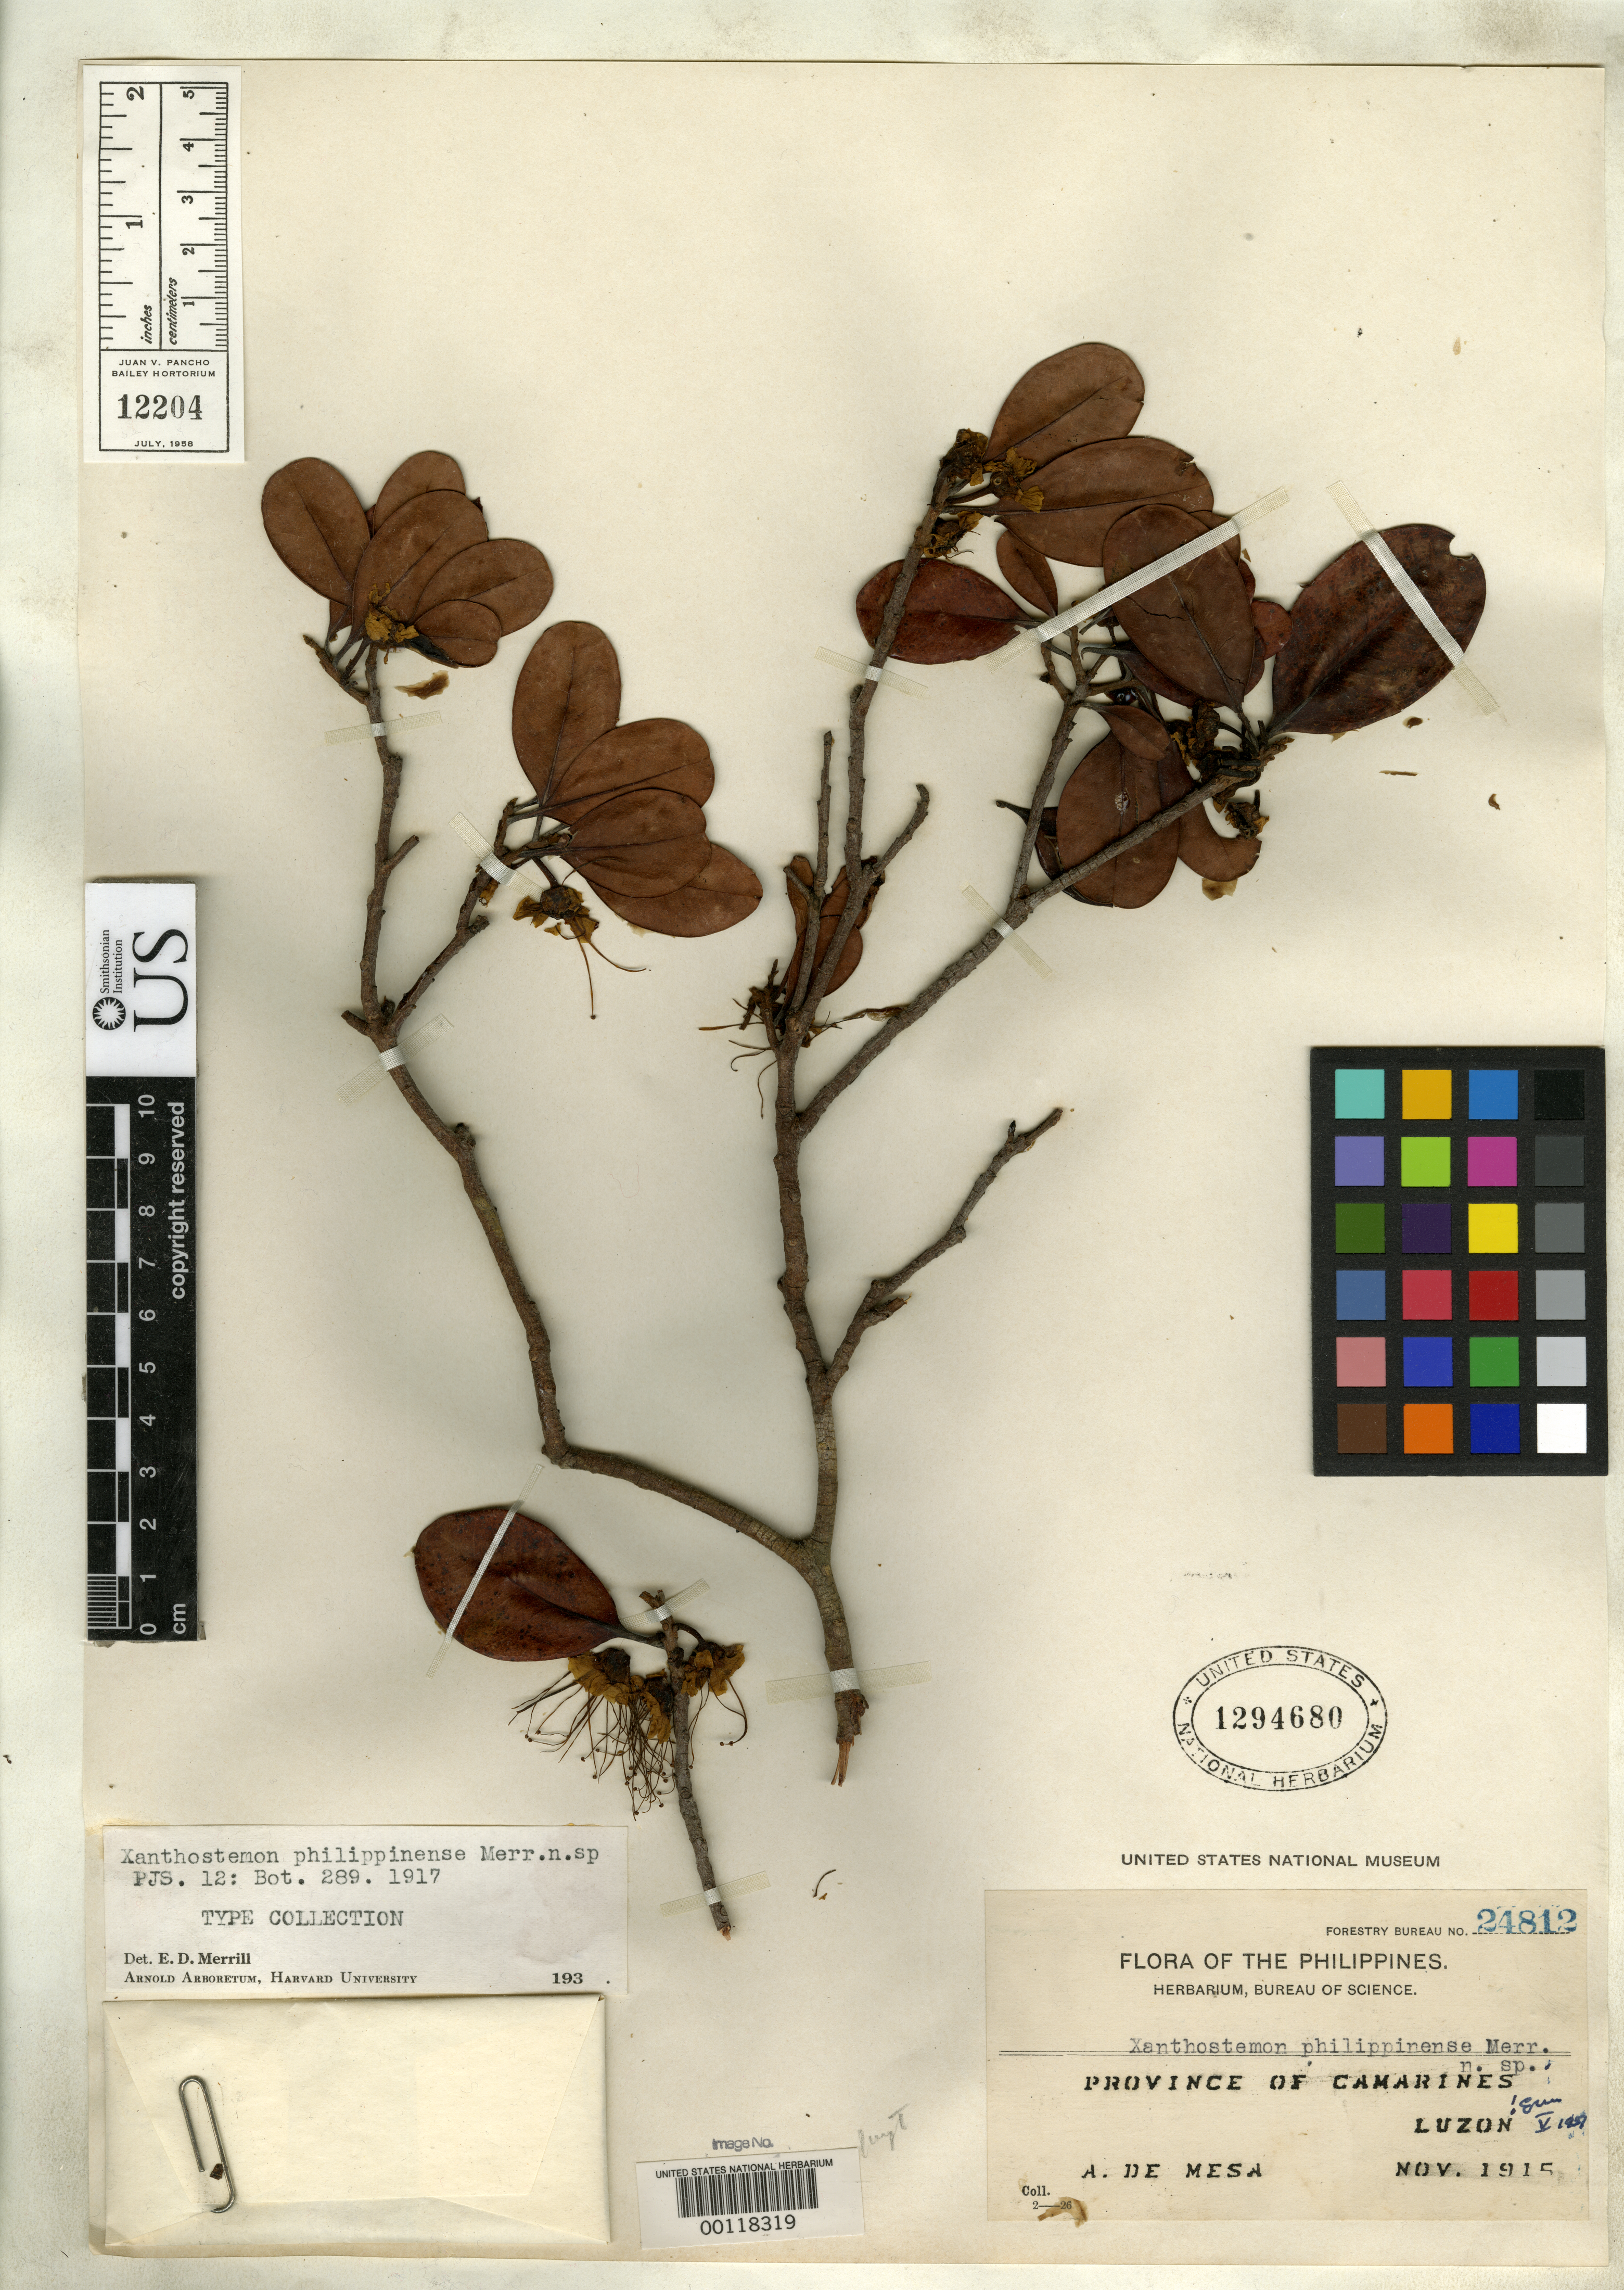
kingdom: Plantae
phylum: Tracheophyta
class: Magnoliopsida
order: Myrtales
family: Myrtaceae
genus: Xanthostemon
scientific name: Xanthostemon philippinensis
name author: Merr.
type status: Isotype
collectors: A. de Mesa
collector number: Bur. Sci. 24812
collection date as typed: Mar 1915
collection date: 1915-03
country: Philippines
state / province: Bicol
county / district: Camarines Norte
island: Luzon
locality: Paracale.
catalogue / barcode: US 1294680